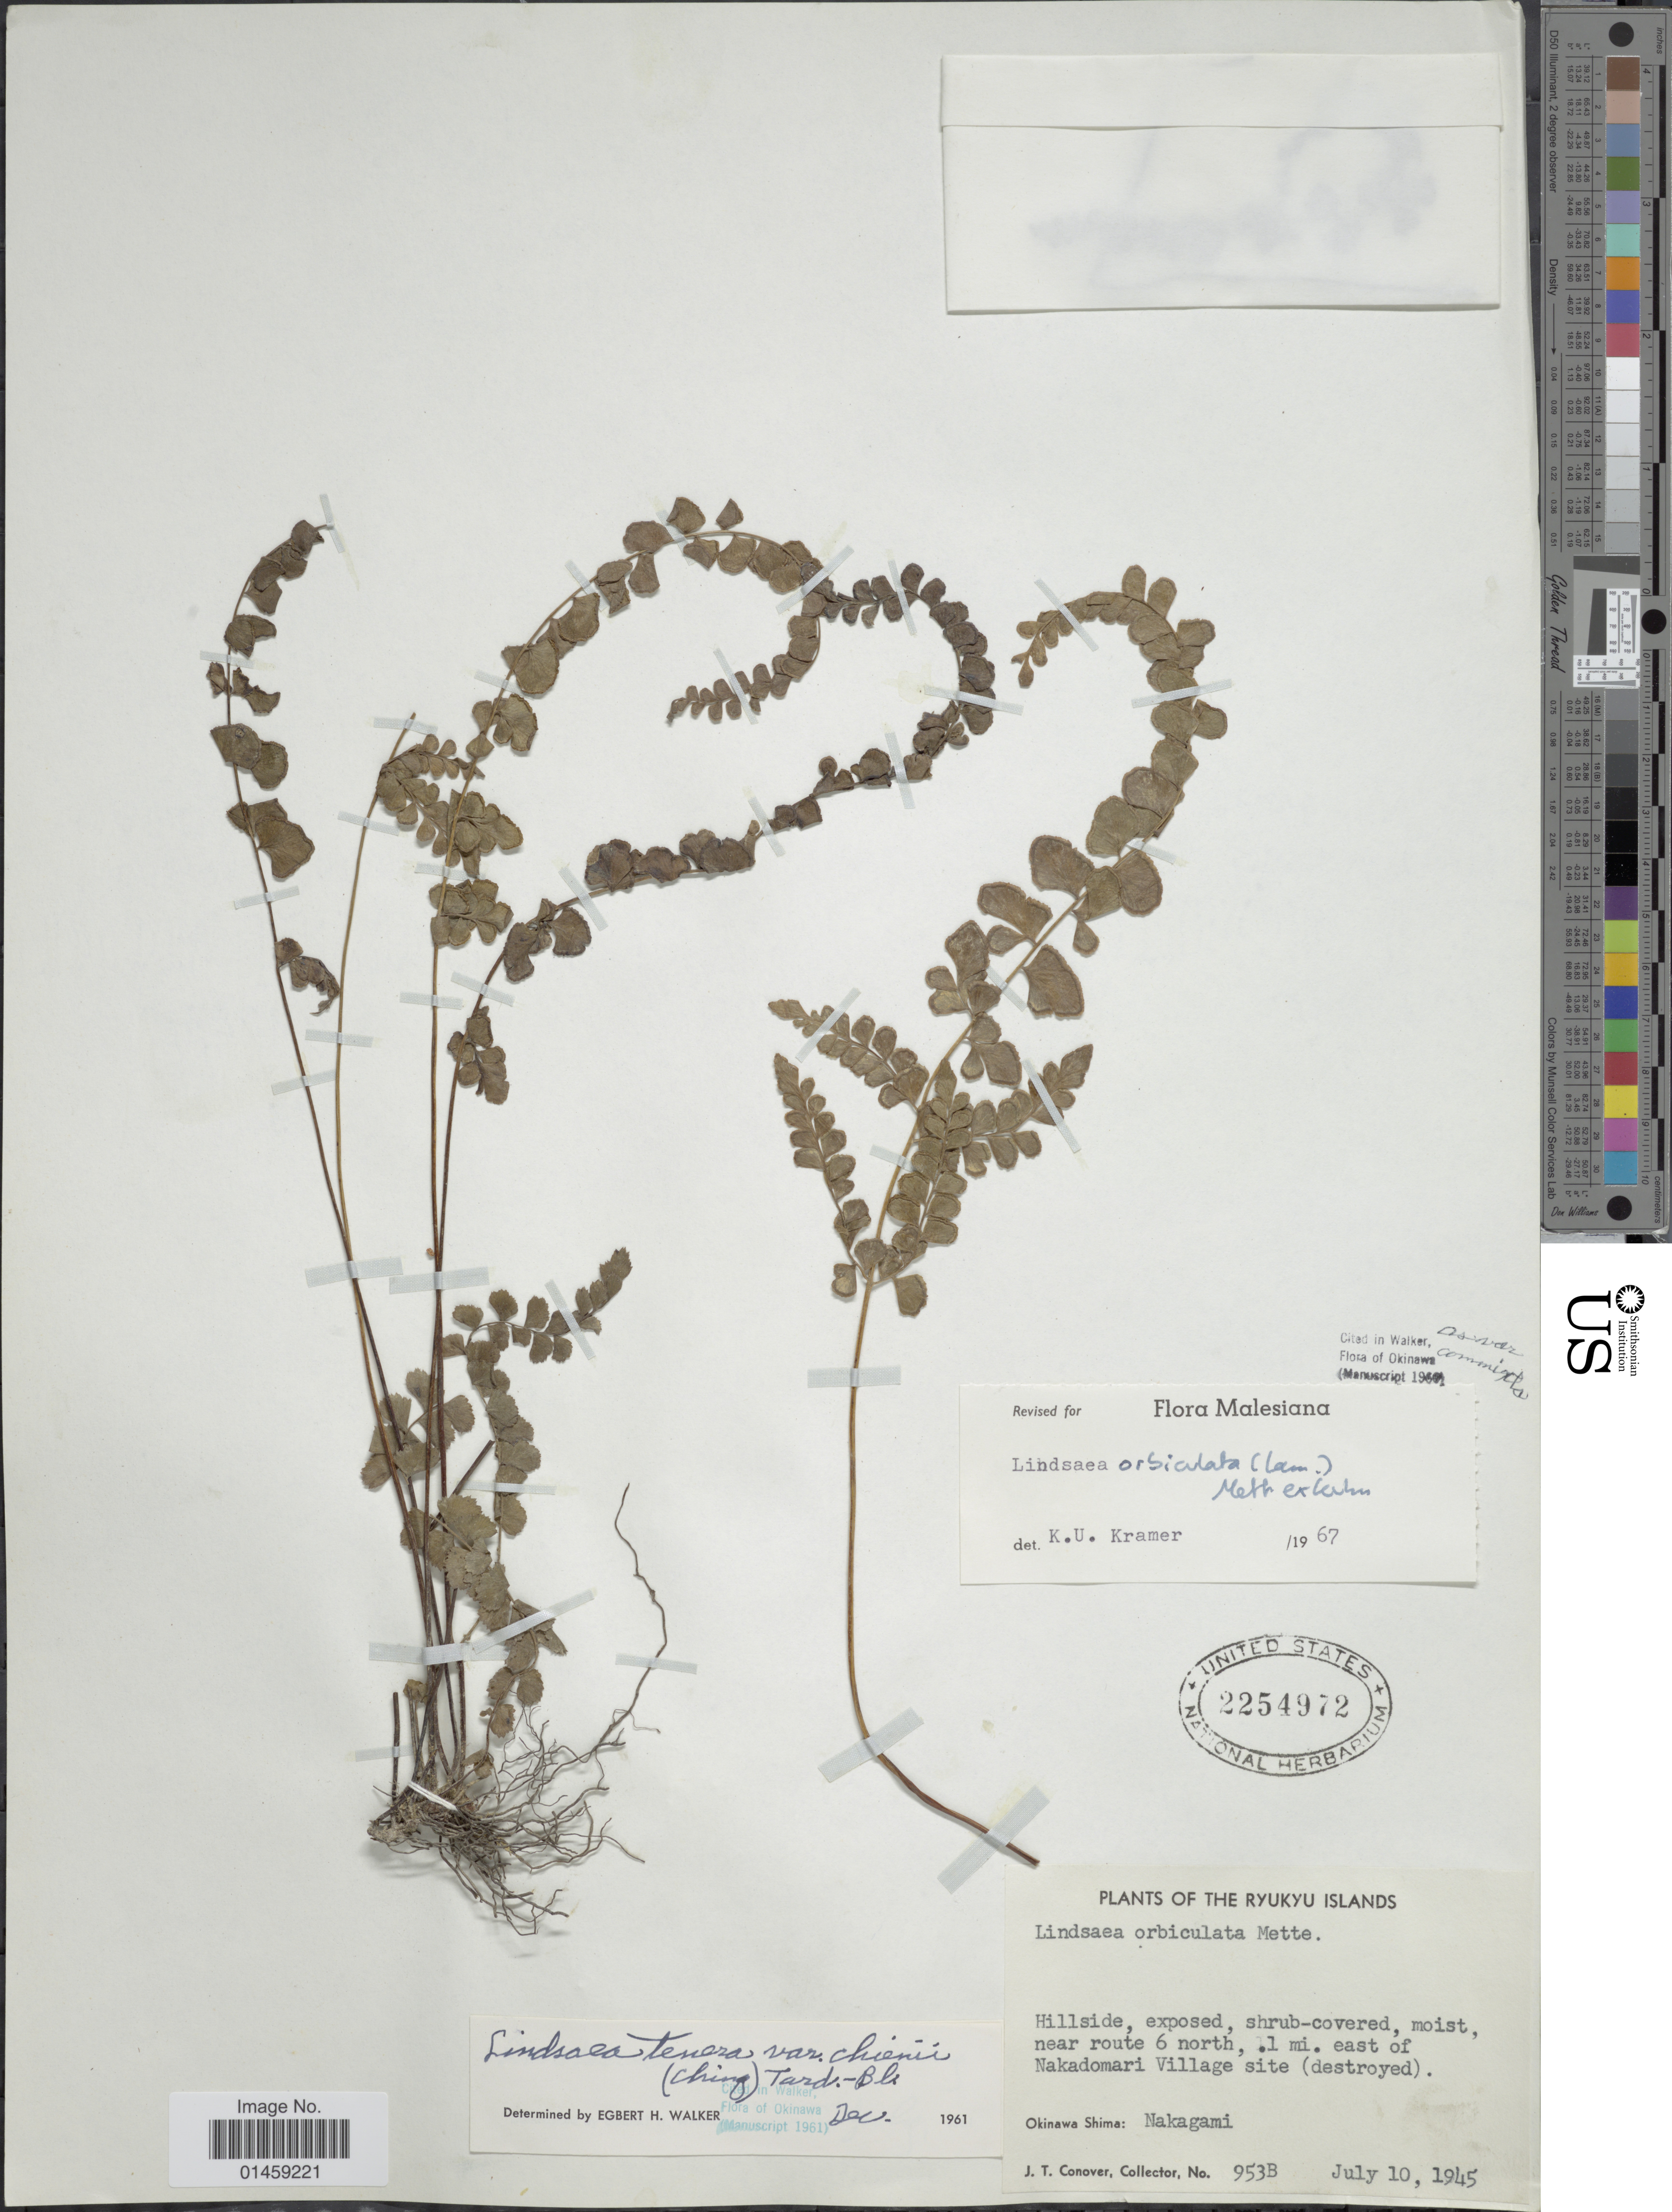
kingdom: Plantae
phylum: Tracheophyta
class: Polypodiopsida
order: Polypodiales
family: Lindsaeaceae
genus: Lindsaea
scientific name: Lindsaea orbiculata var. commixta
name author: (Tagawa) K.U. Kramer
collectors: J. T. Conover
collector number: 953B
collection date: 1945-07-10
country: Japan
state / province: Okinawa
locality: Ryukyu Islands. Okinawa Shima: Nakagami. Near route 6 north, .1 mi. east of Nakadomari Village site (destroyed).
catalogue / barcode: US 2254972